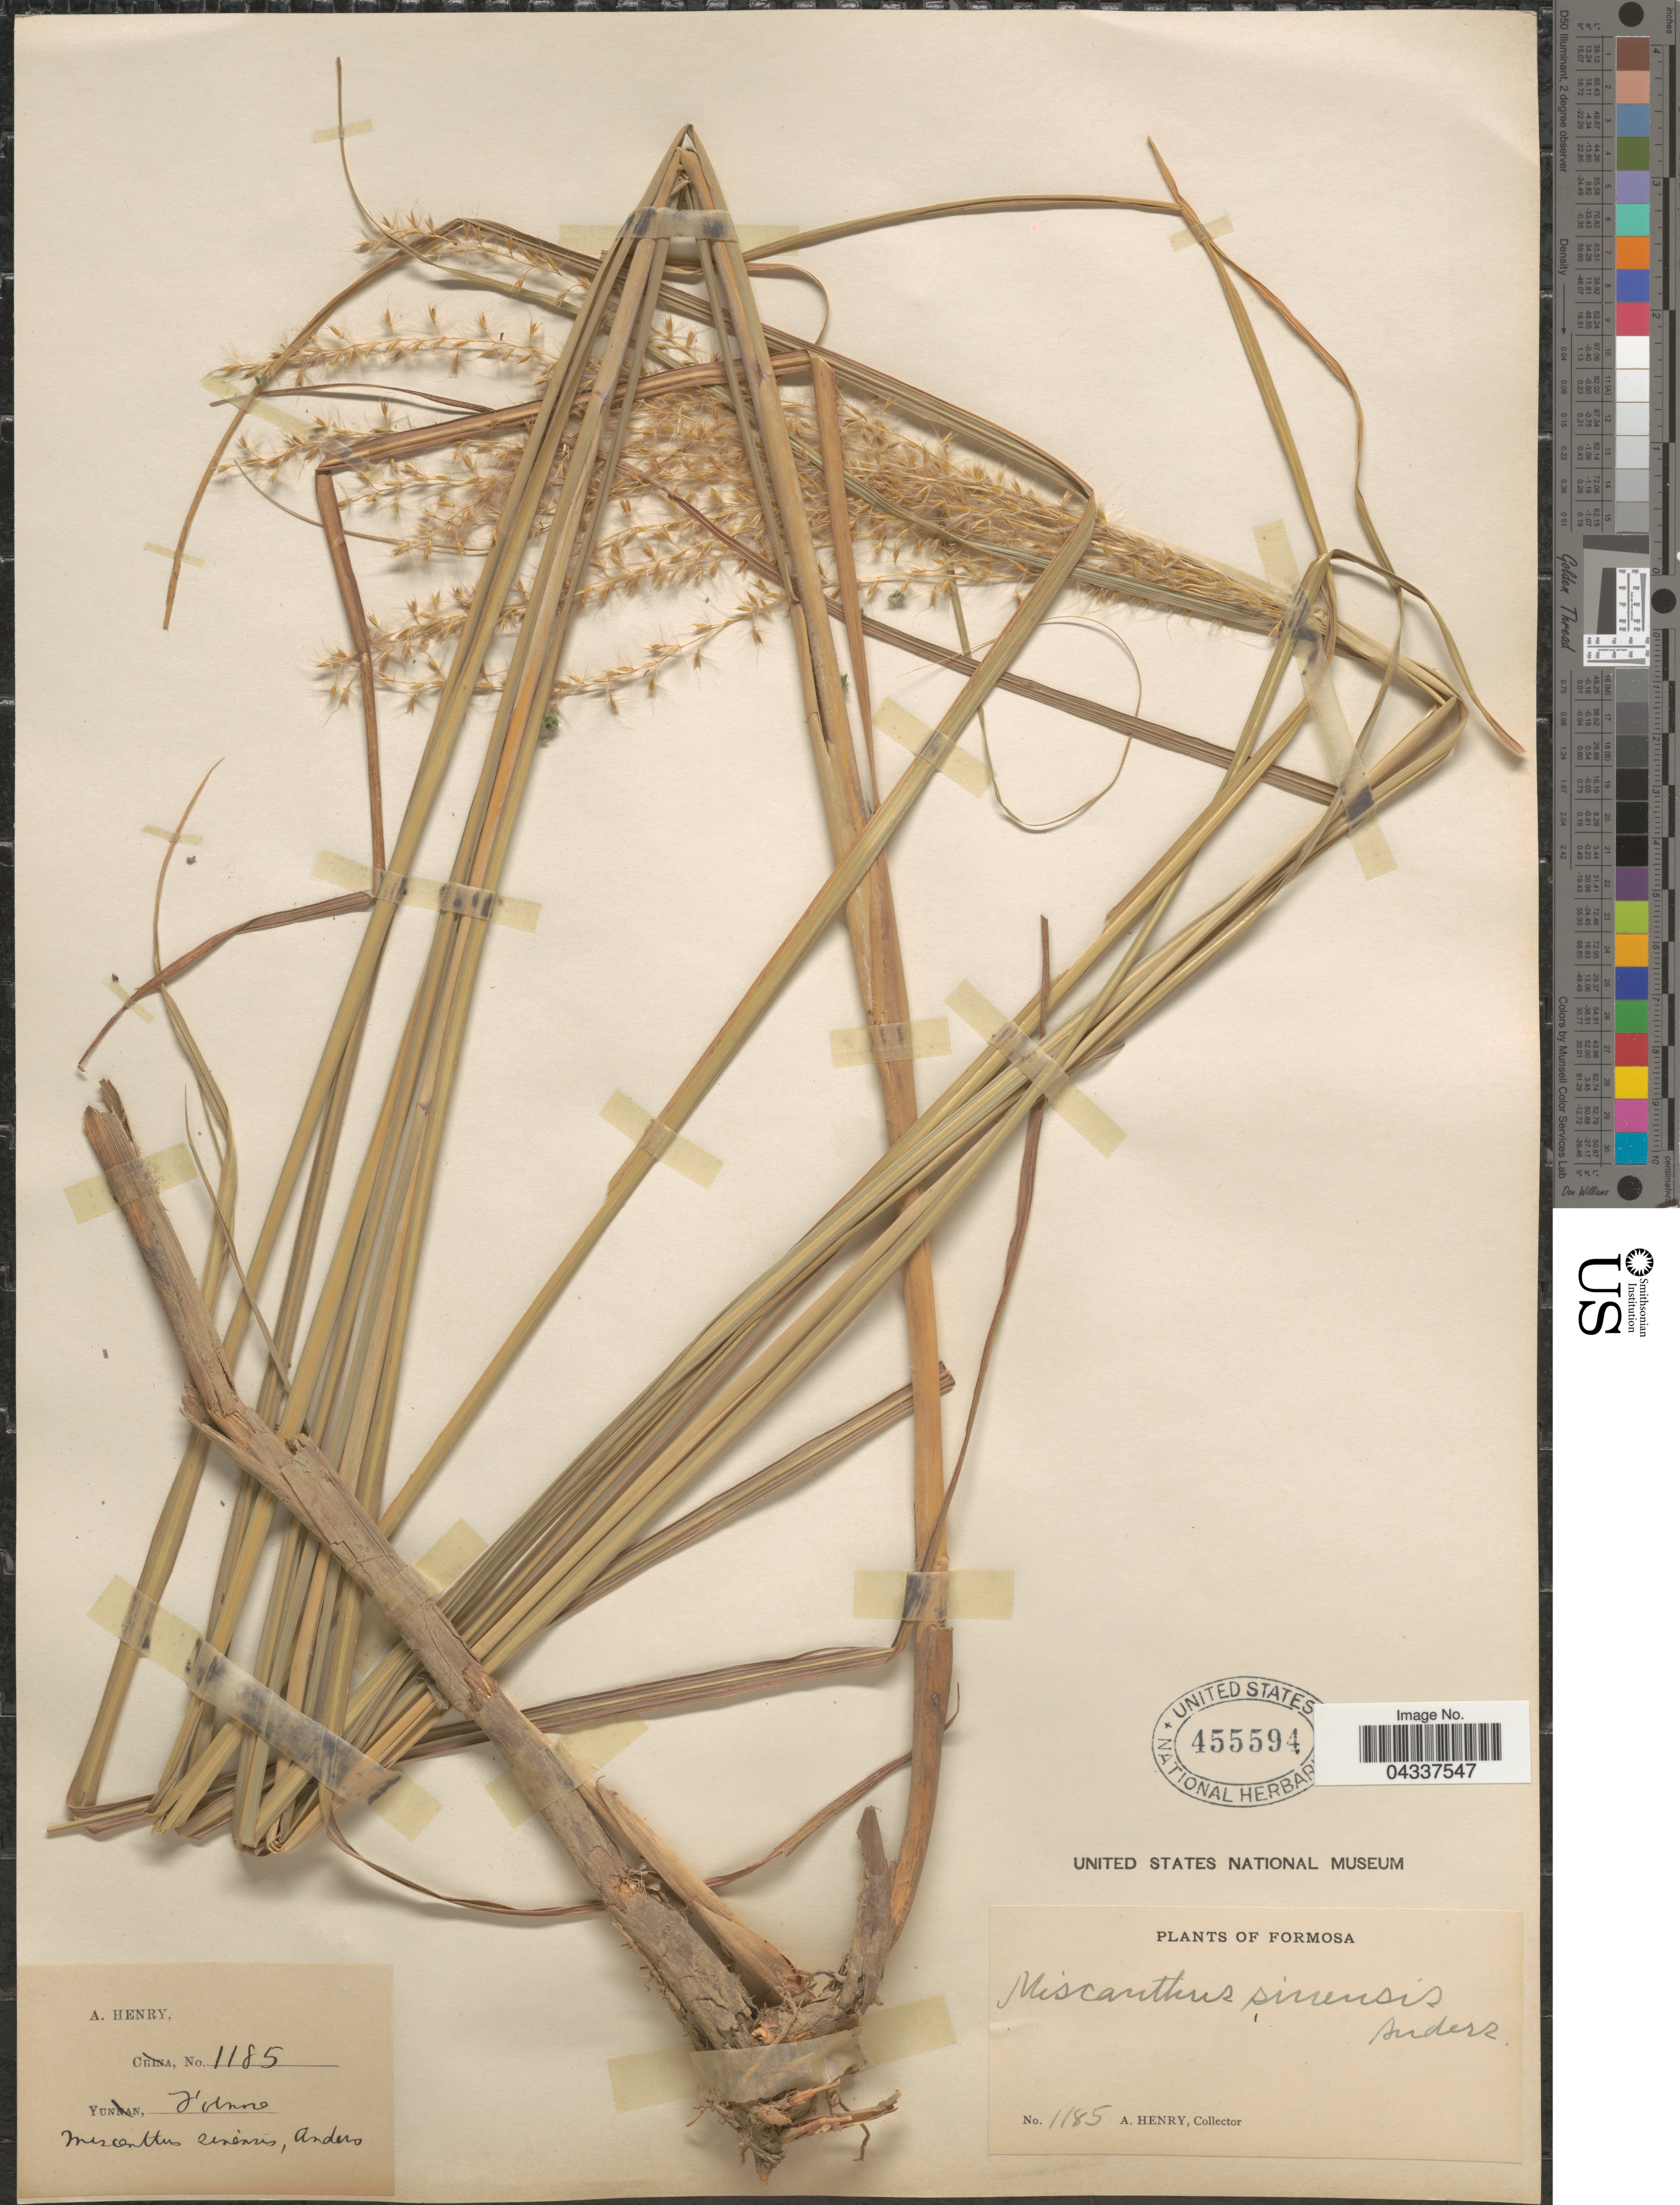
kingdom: Plantae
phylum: Tracheophyta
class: Liliopsida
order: Poales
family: Poaceae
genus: Miscanthus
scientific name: Miscanthus sinensis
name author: Andersson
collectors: A. Henry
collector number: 1185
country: Taiwan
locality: Formosa.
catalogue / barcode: US 455594